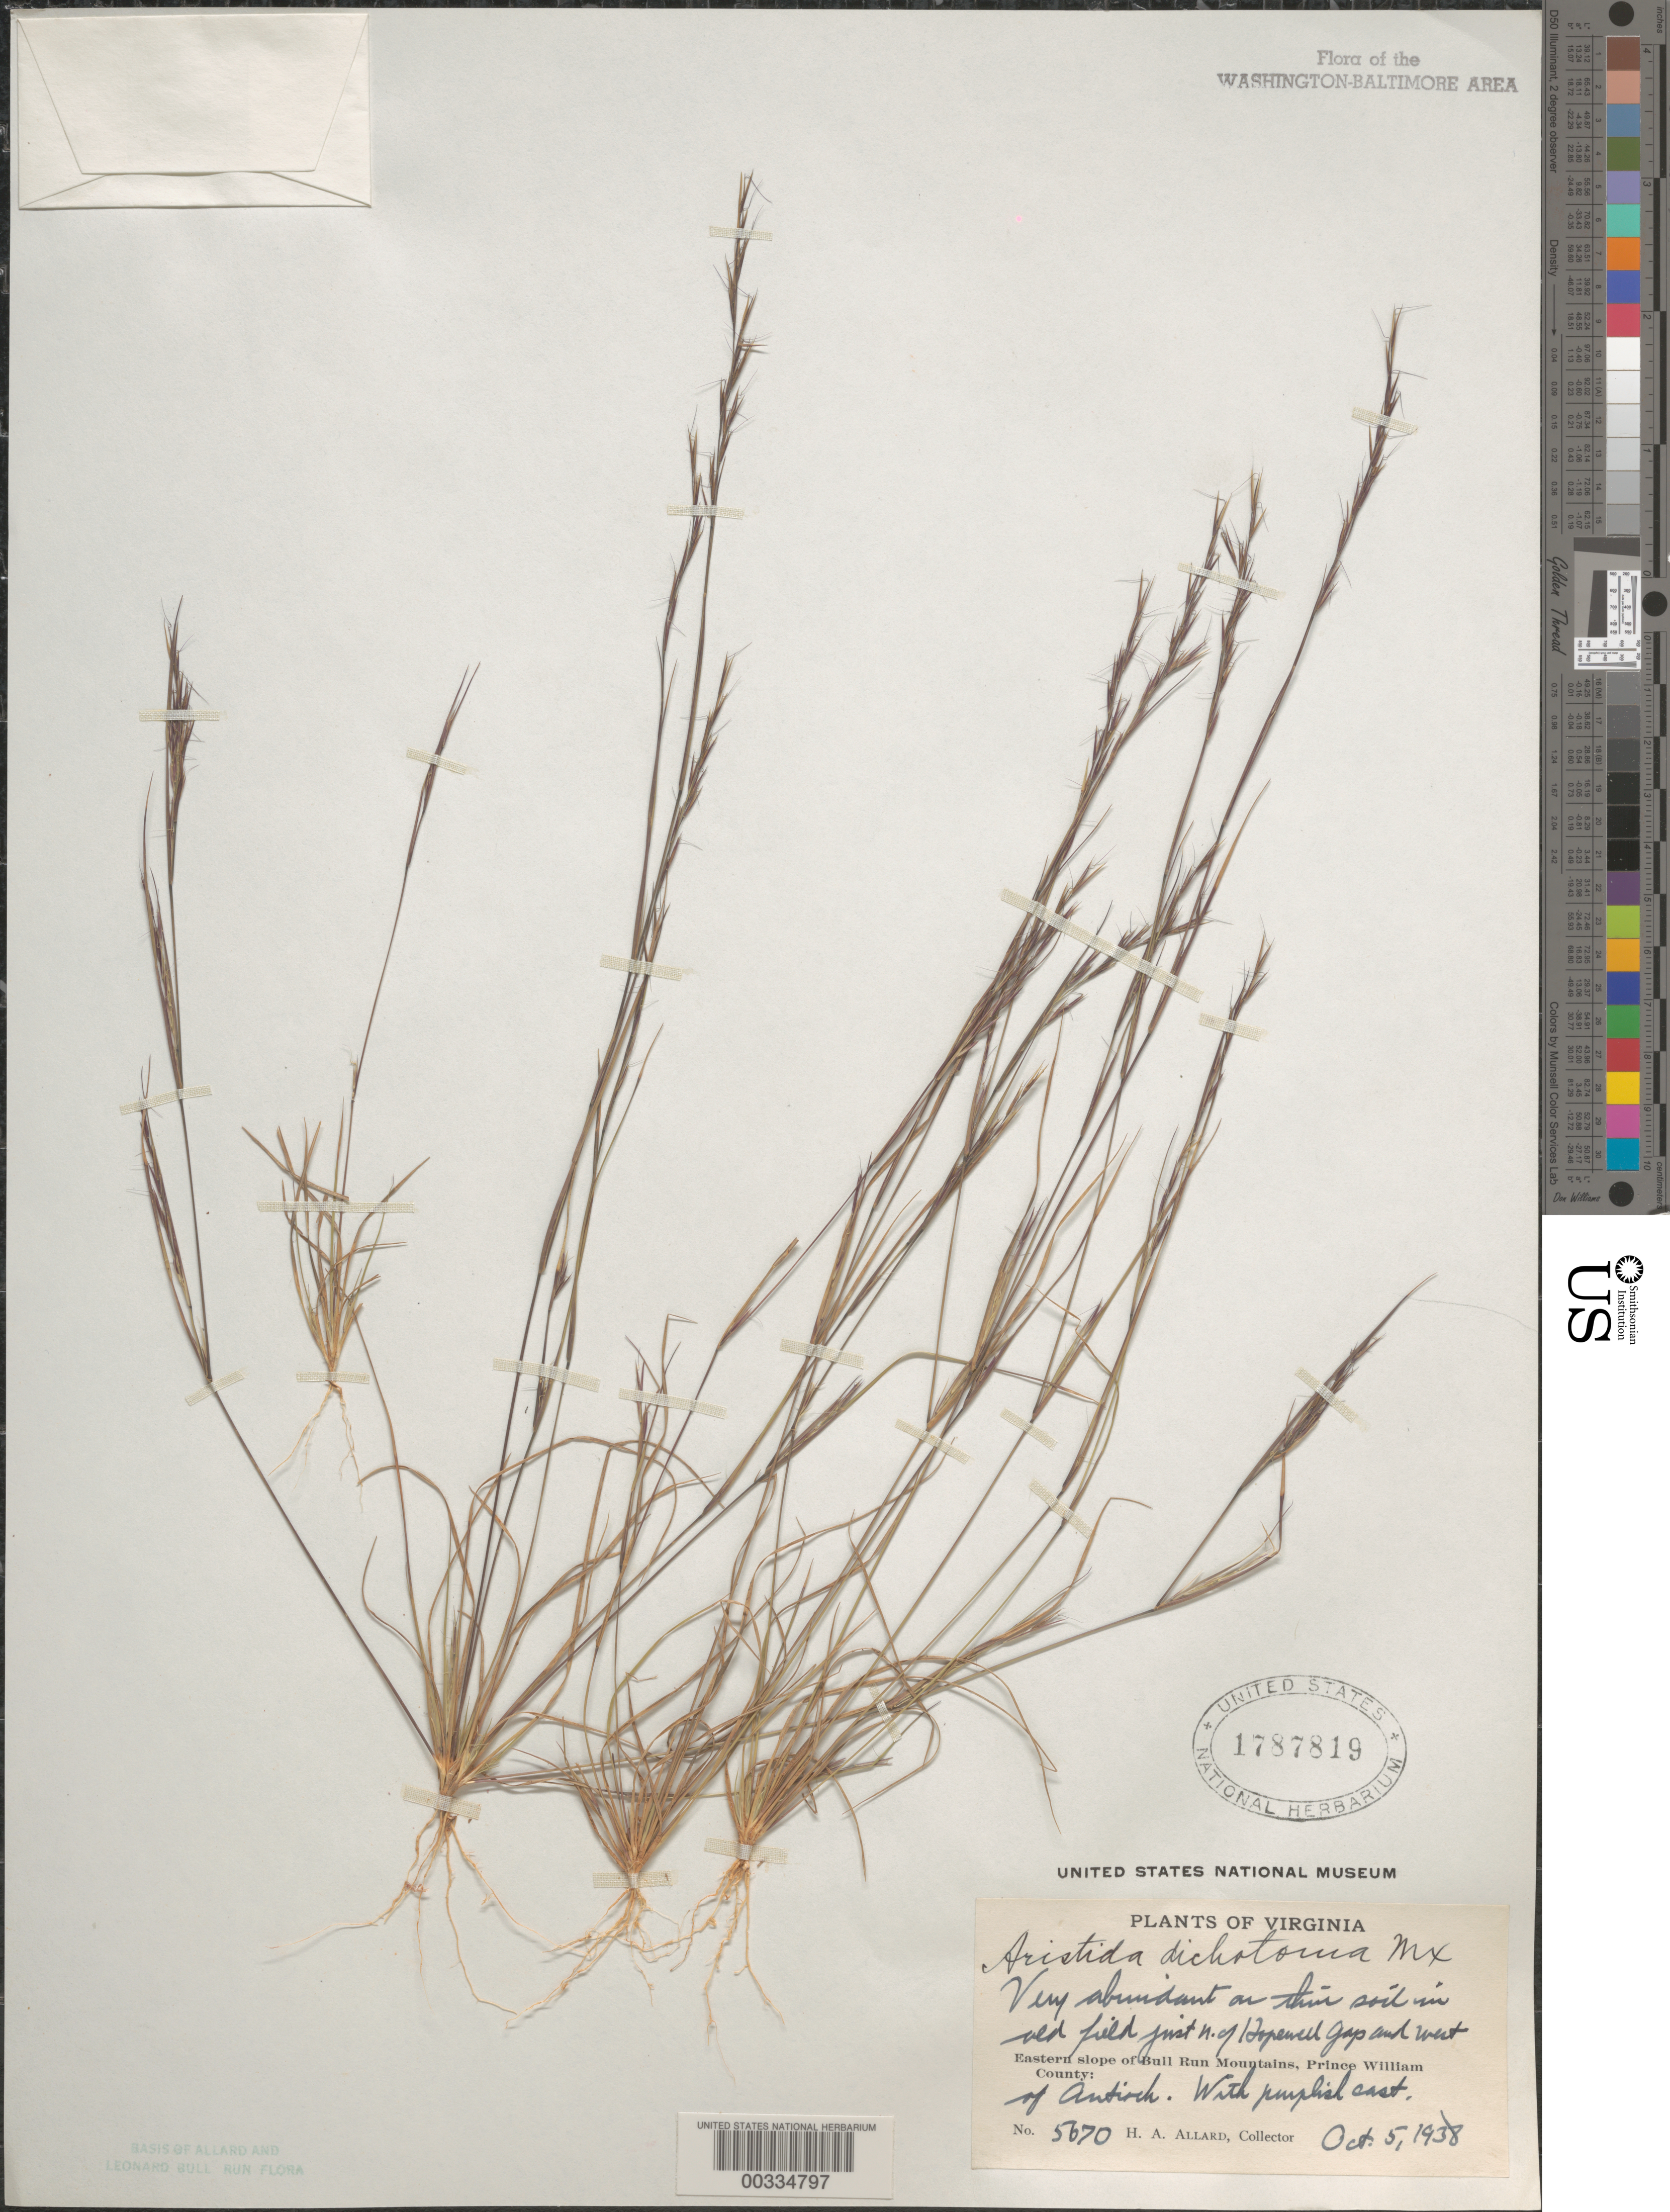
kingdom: Plantae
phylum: Tracheophyta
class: Liliopsida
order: Poales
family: Poaceae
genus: Aristida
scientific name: Aristida dichotoma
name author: Michx.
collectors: H. A. Allard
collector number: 5670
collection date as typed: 05 Oct 1938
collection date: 1938-10-05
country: United States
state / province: Virginia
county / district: Prince William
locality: North of Hopewell Gap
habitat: In old field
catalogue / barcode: US 1787819